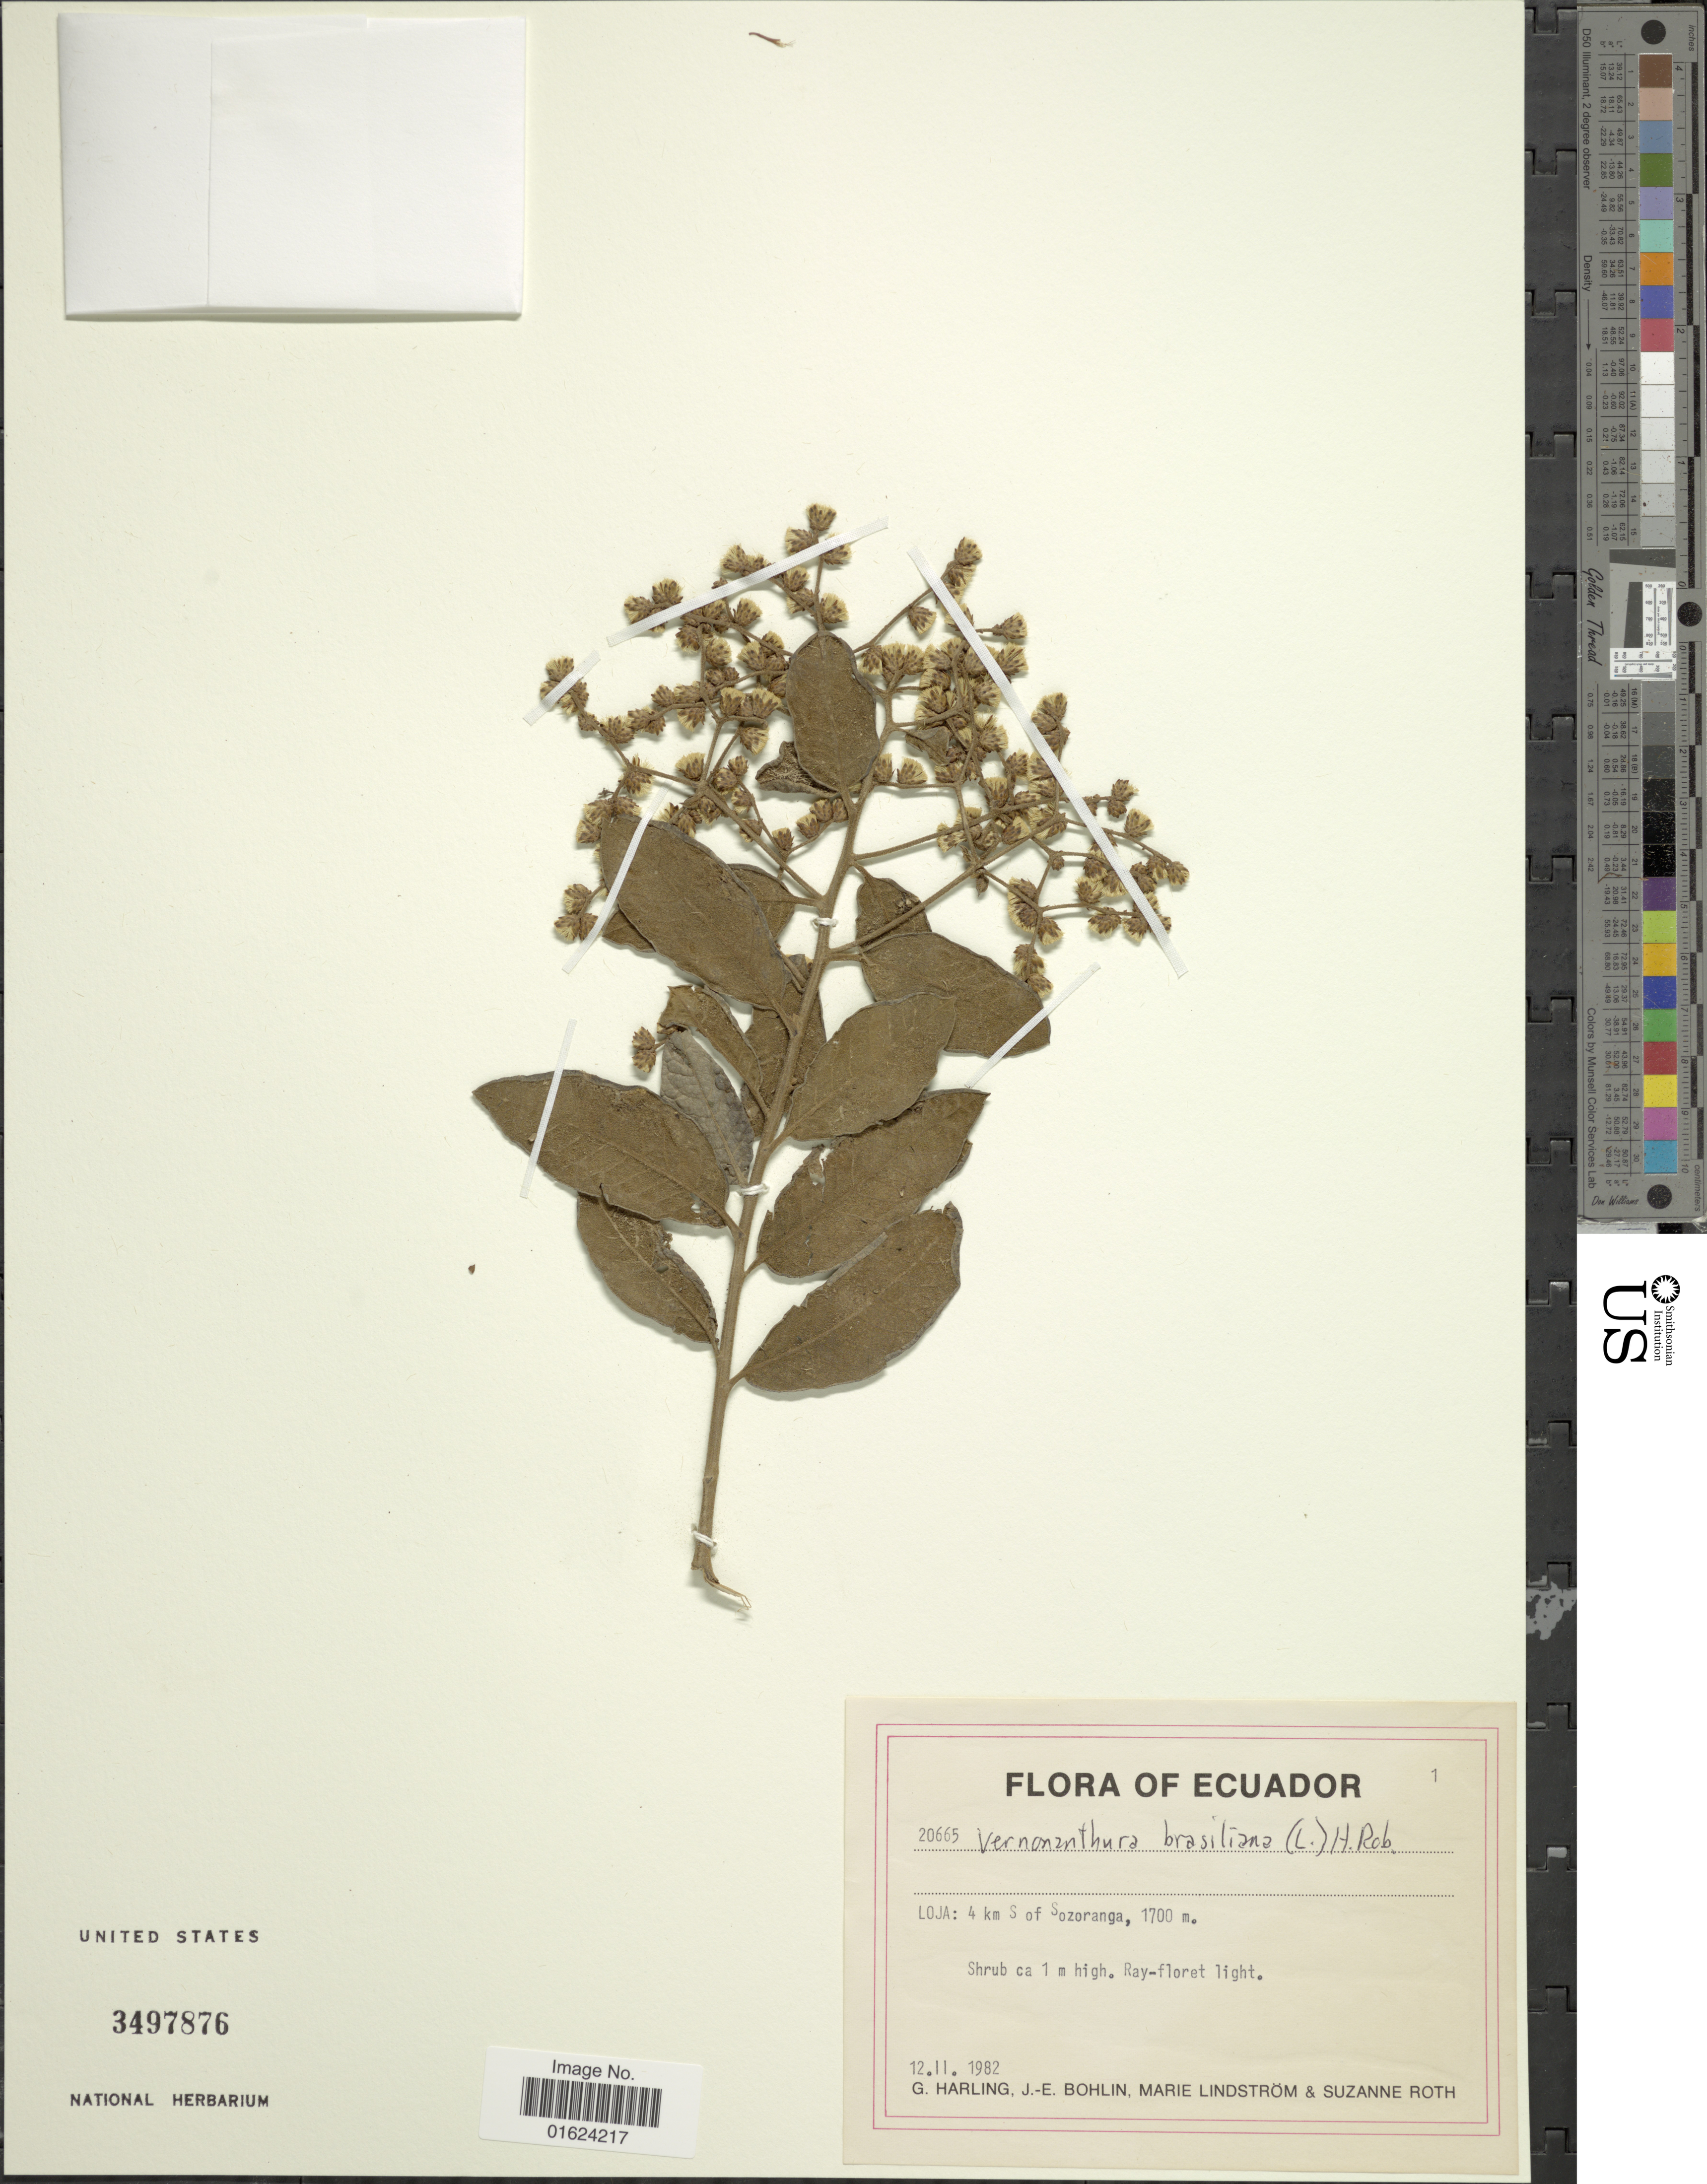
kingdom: Plantae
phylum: Tracheophyta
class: Magnoliopsida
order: Asterales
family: Asteraceae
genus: Vernonanthura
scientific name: Vernonanthura patens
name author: (Kunth) H. Rob.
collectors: G. Harling, J. Bohlin, M. Lindstrom & S. Roth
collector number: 20665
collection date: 1982-11-12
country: Ecuador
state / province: Loja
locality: Ecuador, Loja:4 km S of Sozoranga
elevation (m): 1700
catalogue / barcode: US 3497876